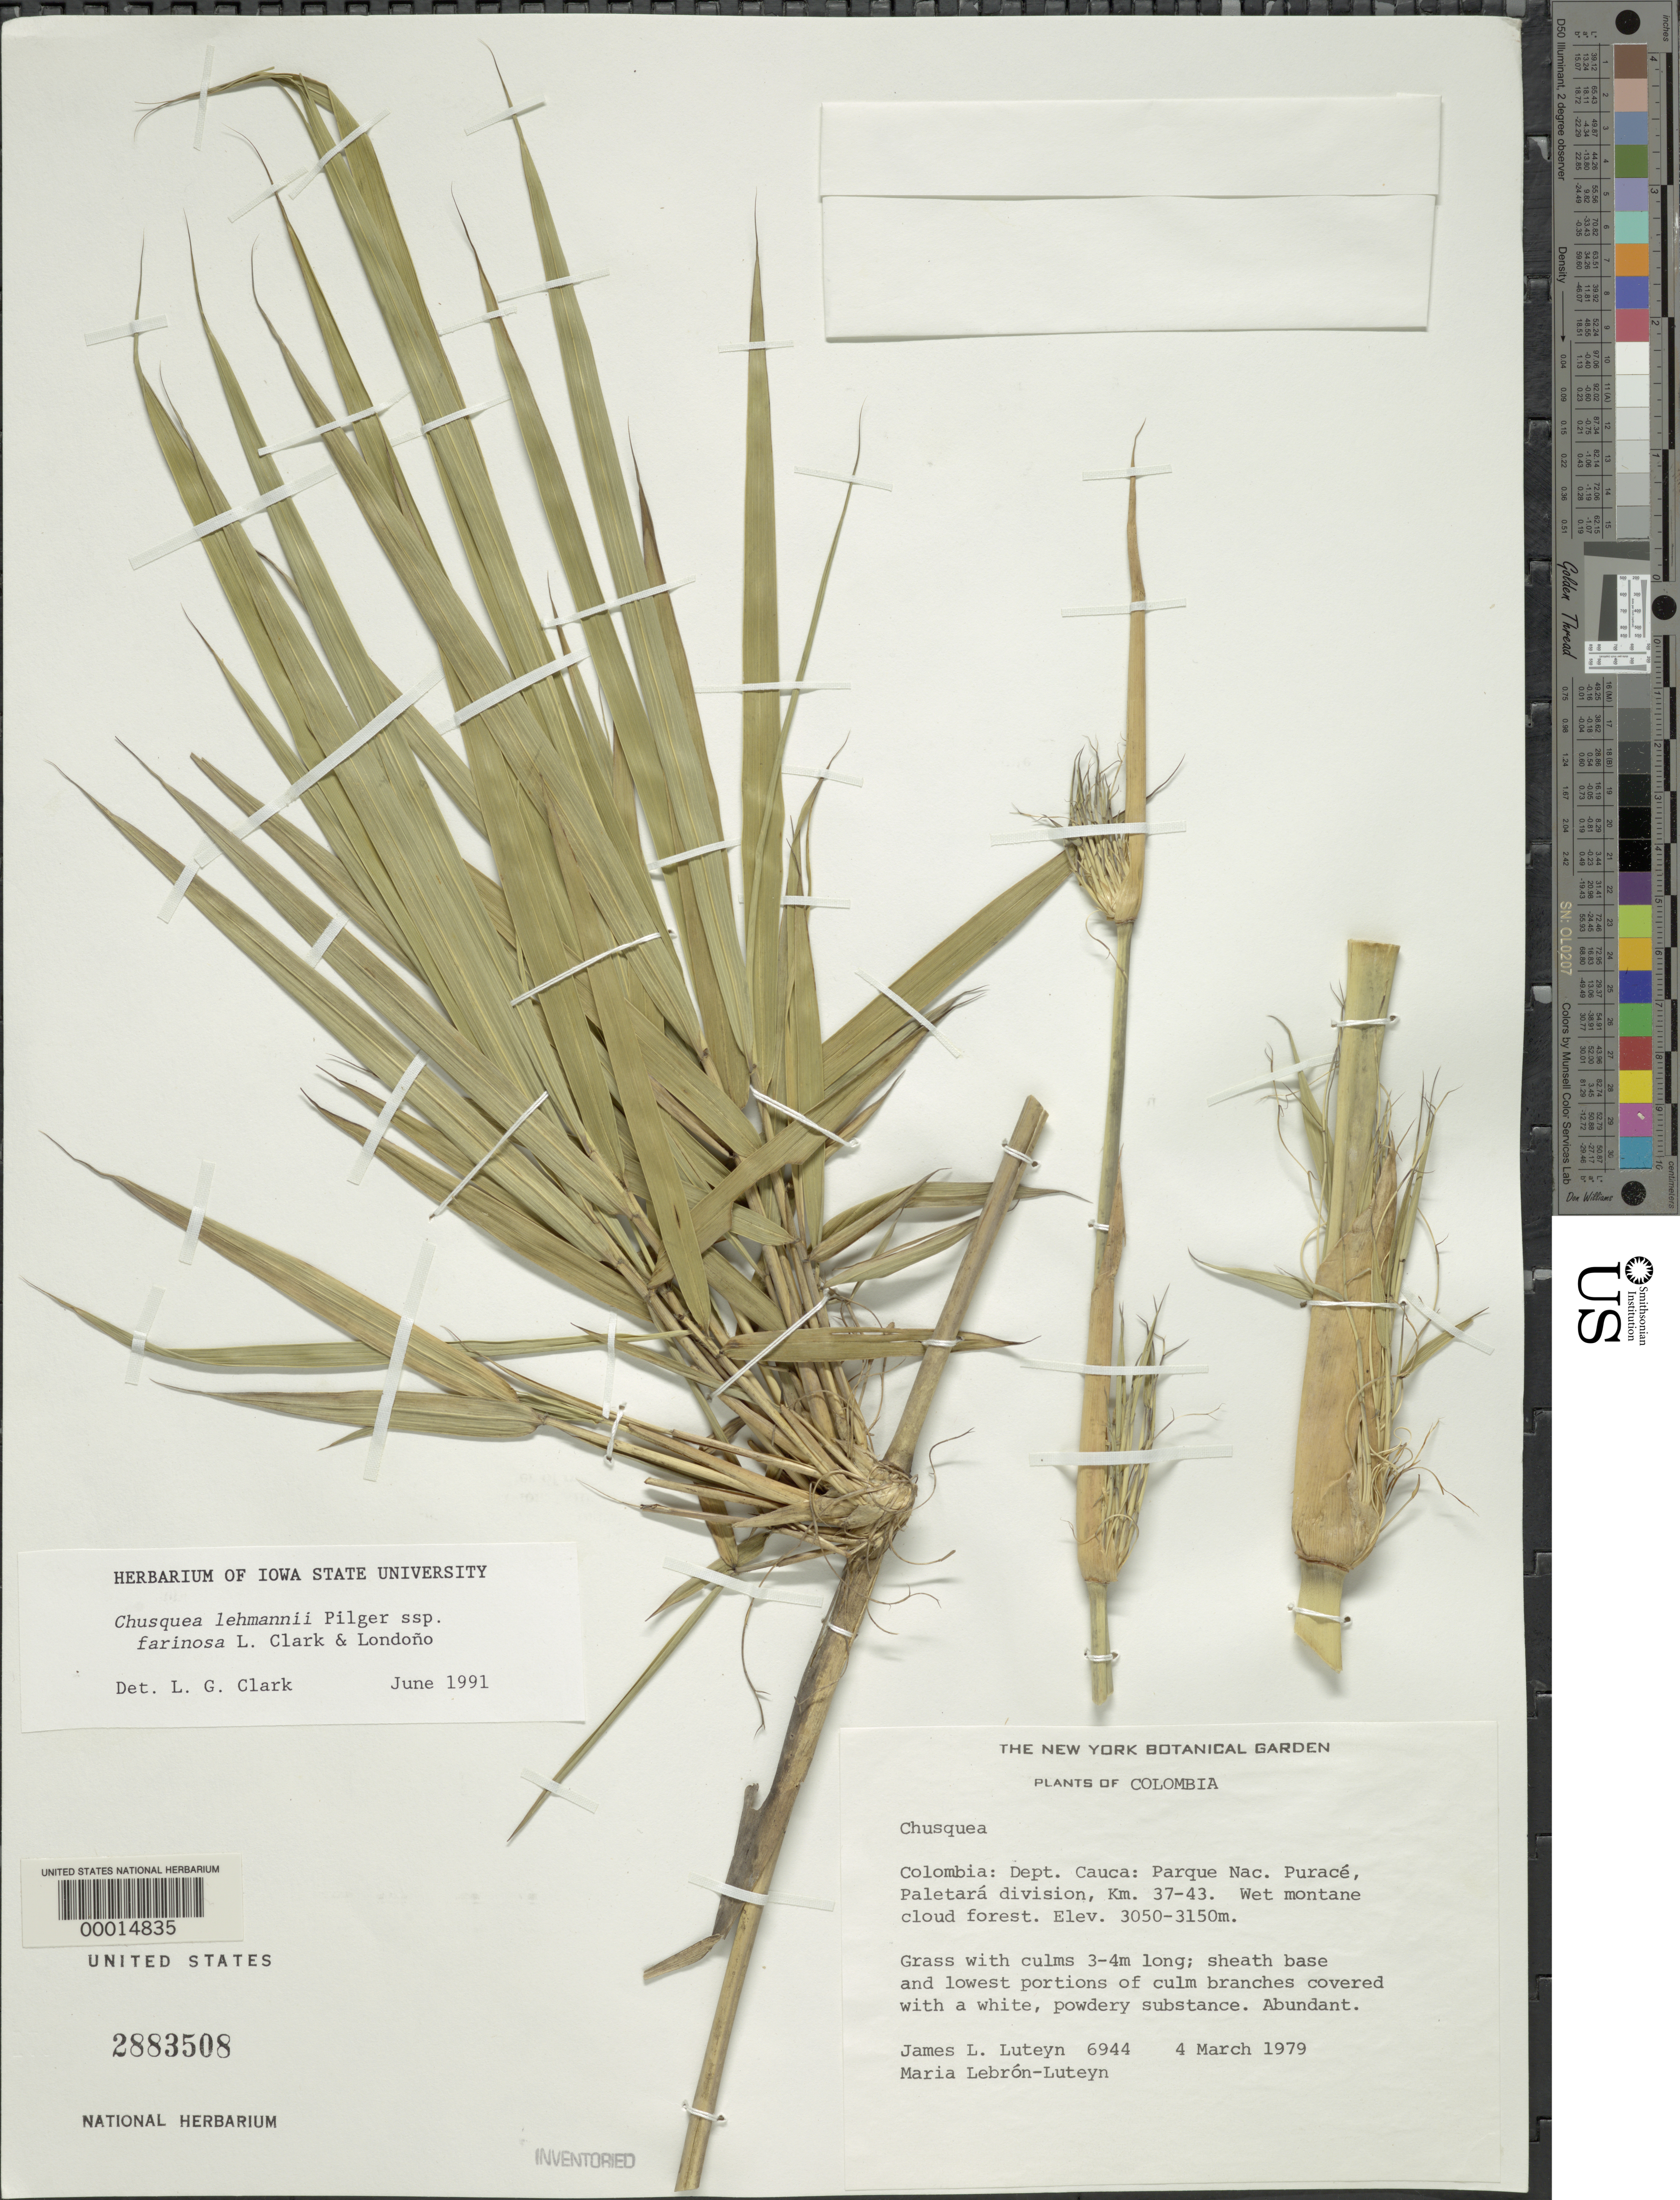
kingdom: Plantae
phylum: Tracheophyta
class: Liliopsida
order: Poales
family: Poaceae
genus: Chusquea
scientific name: Chusquea lehmannii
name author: Pilg.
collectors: J. L. Luteyn & M. L. Lebrón-Luteyn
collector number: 6944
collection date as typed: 04 Mar 1979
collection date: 1979-03-04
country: Colombia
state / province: Cauca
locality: Parque Nacional Purace, Paletara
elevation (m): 3050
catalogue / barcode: US 2883508